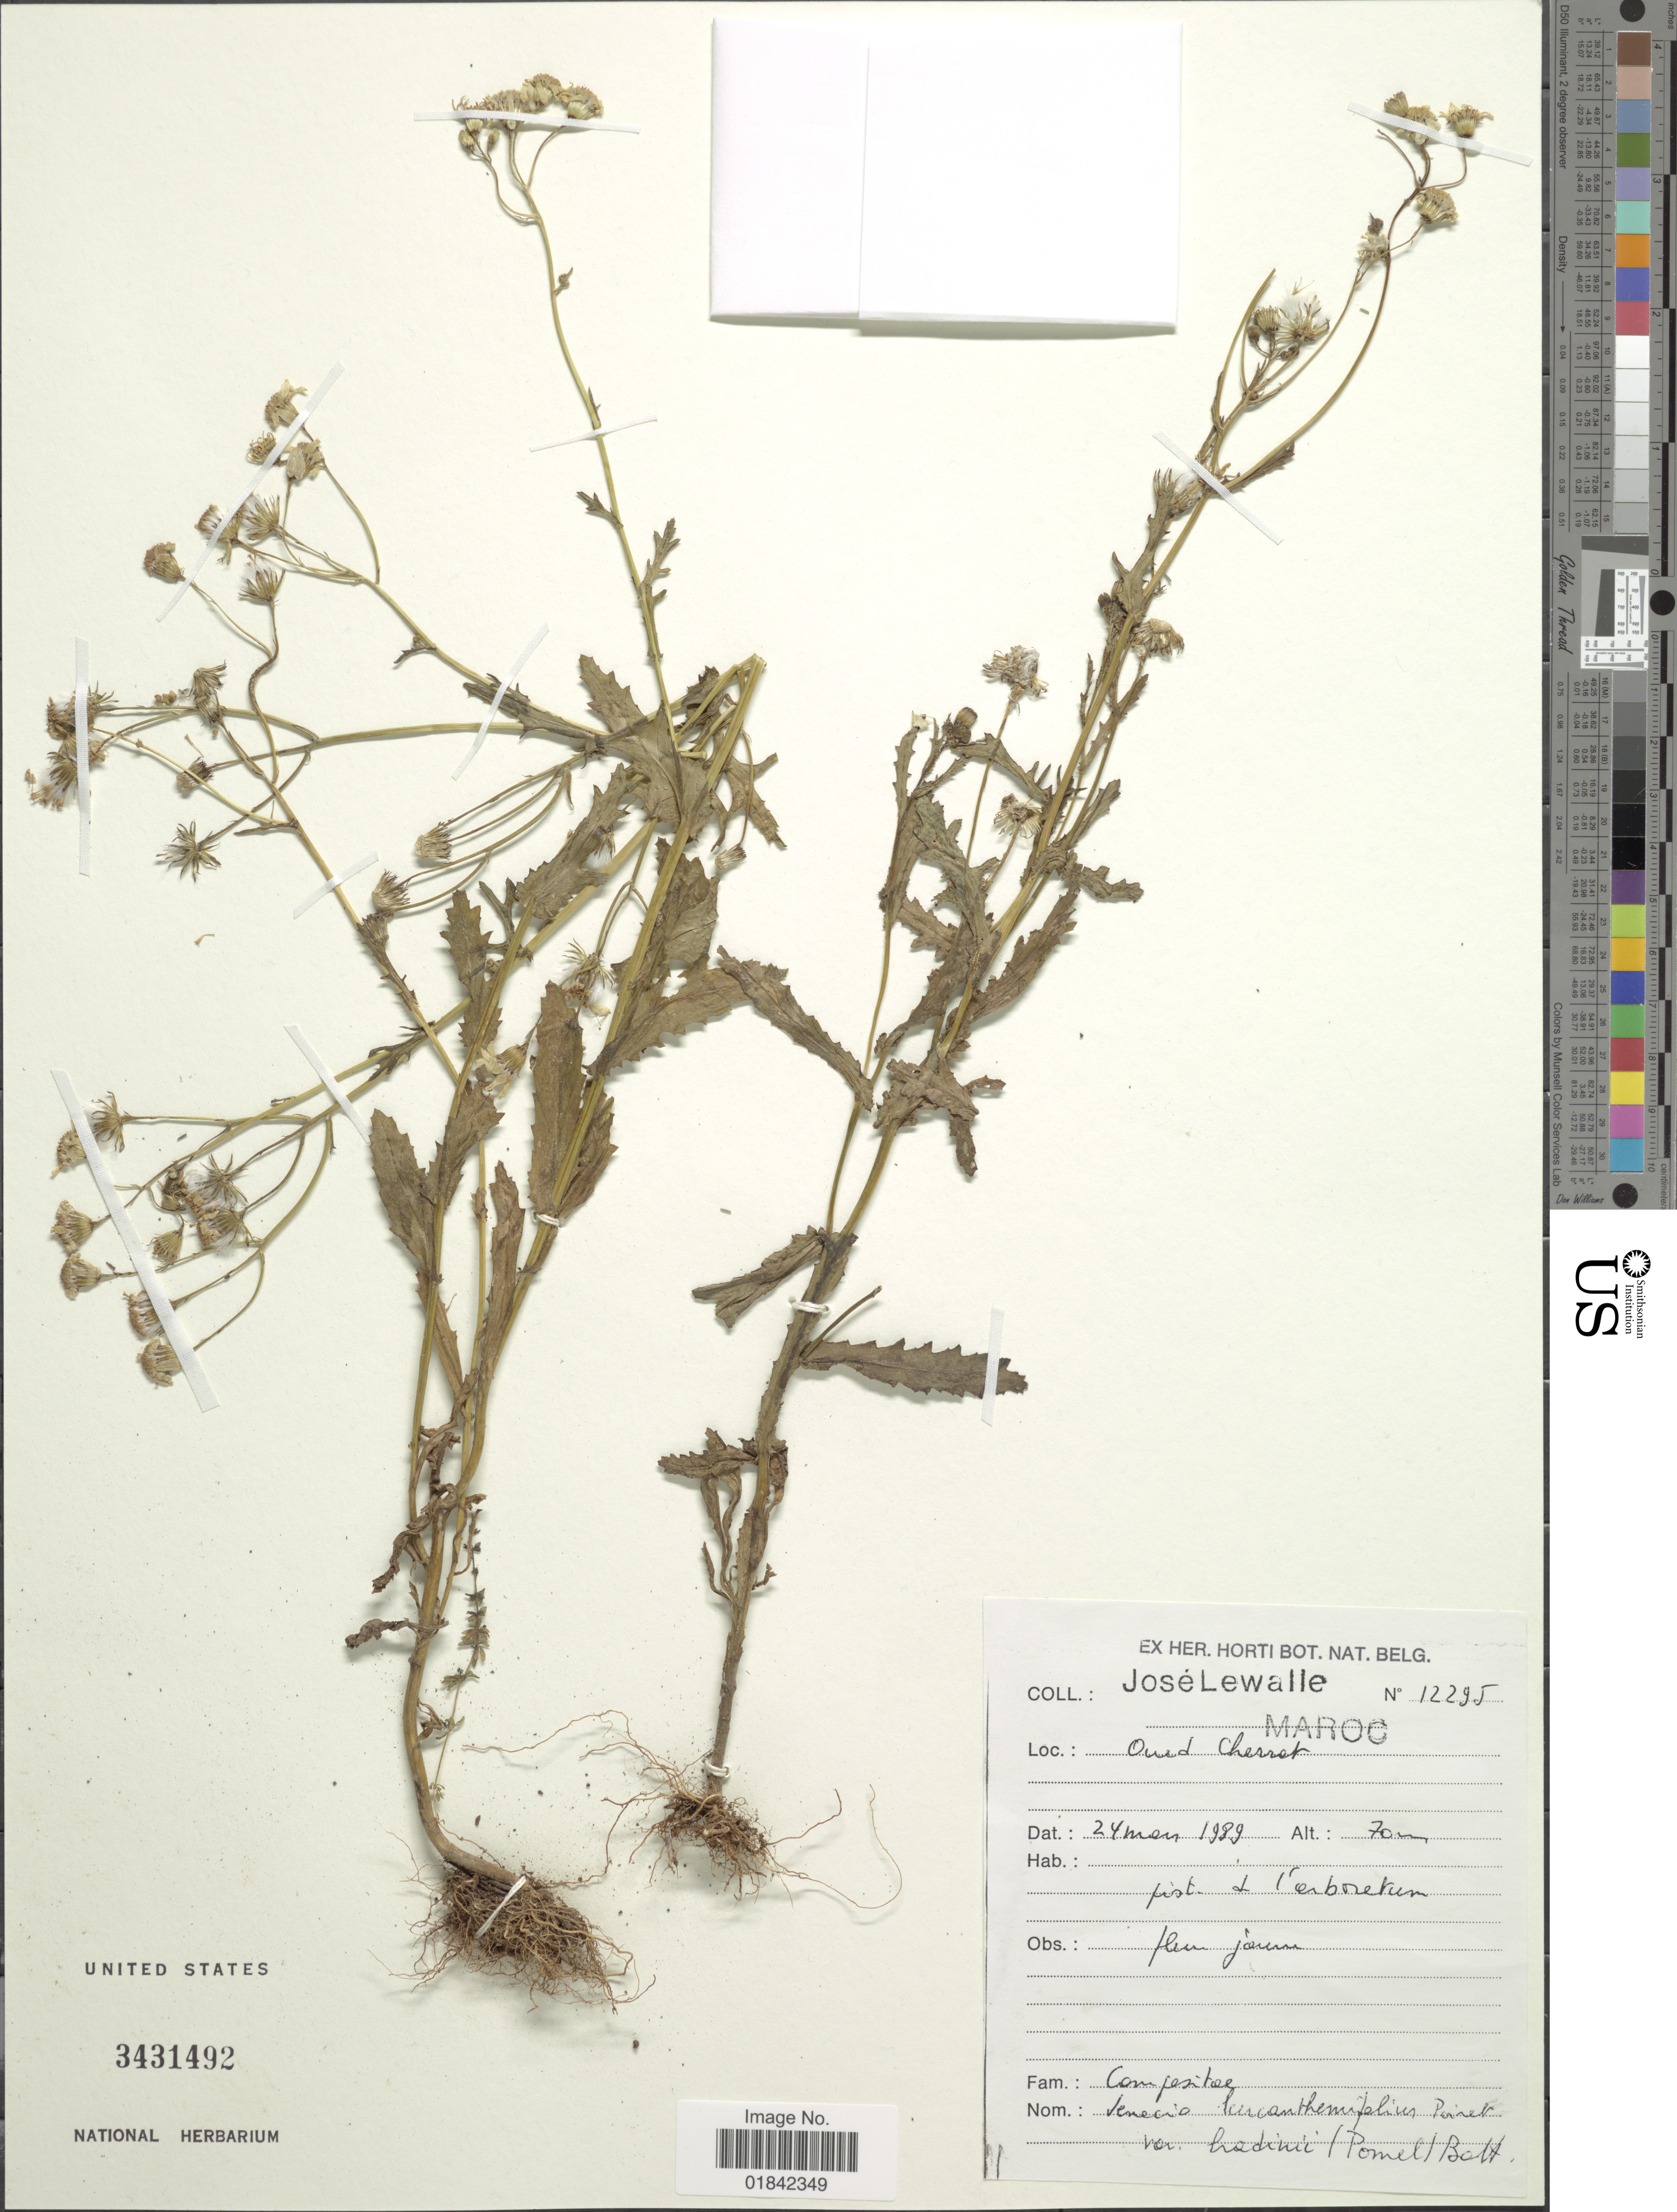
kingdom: Plantae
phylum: Tracheophyta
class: Magnoliopsida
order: Asterales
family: Asteraceae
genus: Senecio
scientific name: Senecio leucanthemifolius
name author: Phil.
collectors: J. Lewalle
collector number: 12295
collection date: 1989-03-24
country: Morocco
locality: Oued Cherrat.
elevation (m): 70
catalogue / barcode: US 3431492